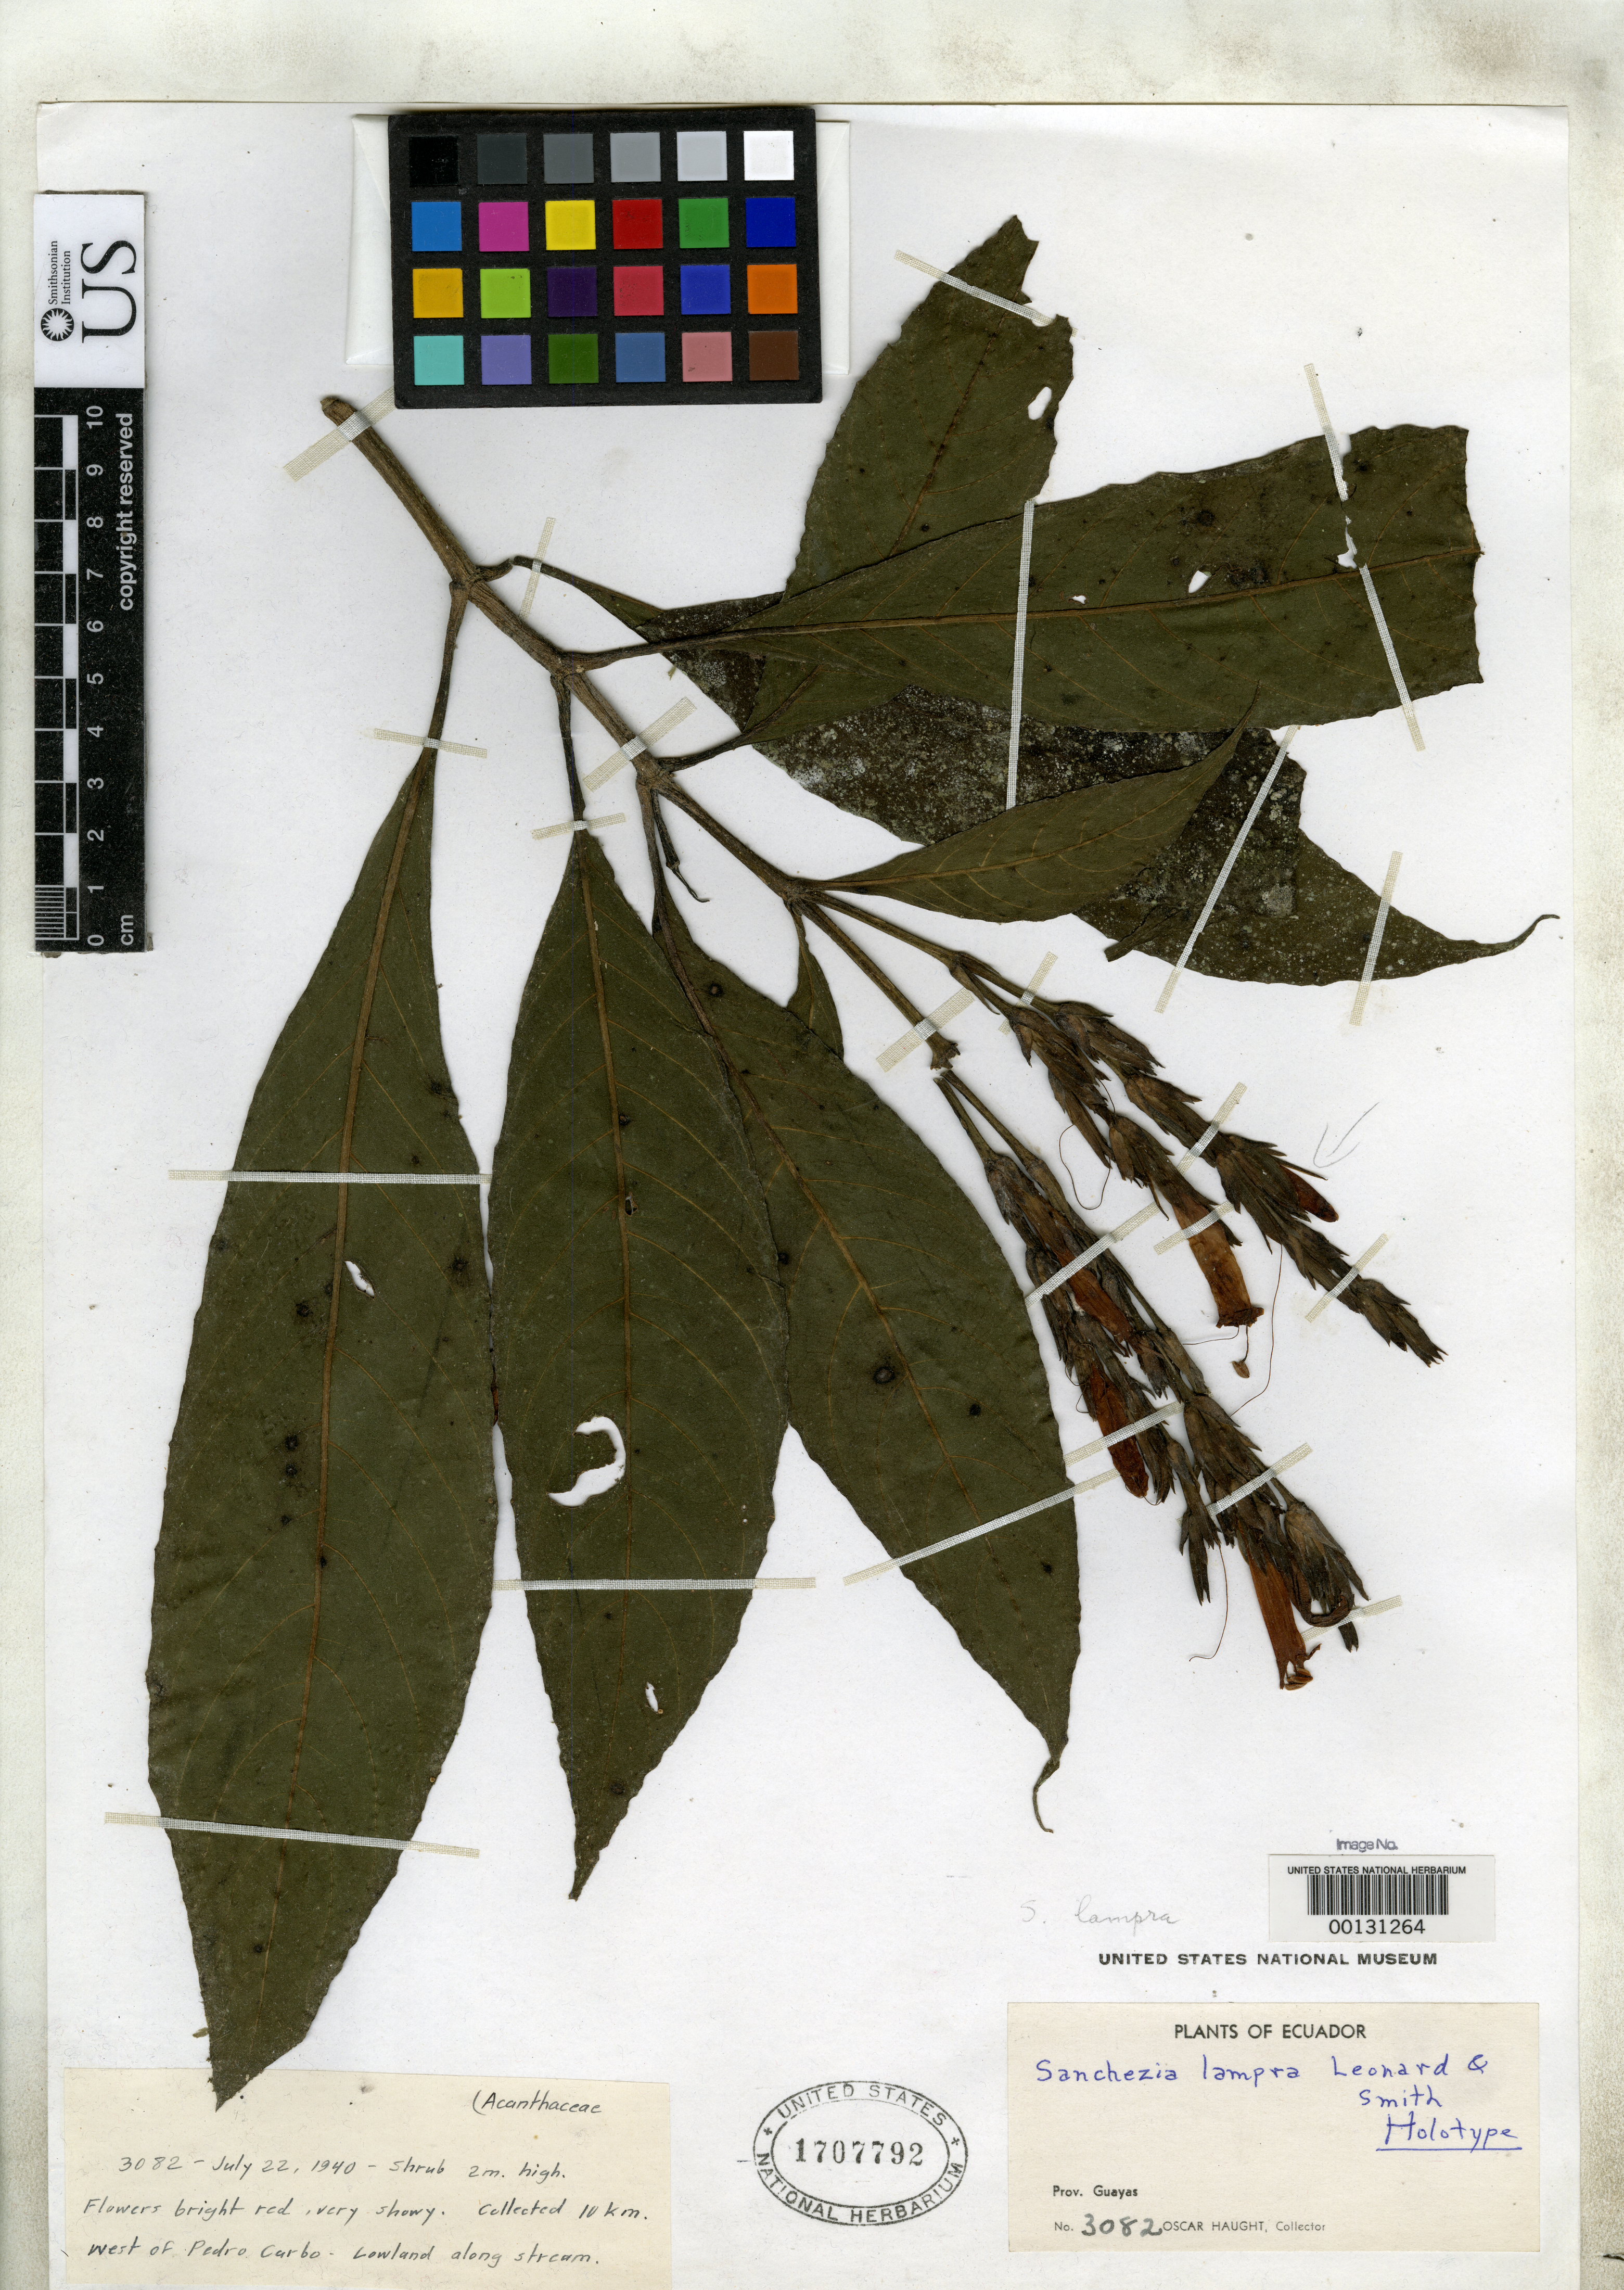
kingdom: Plantae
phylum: Tracheophyta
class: Magnoliopsida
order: Lamiales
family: Acanthaceae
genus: Sanchezia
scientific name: Sanchezia lampra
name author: Leonard & L.B. Sm.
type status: Holotype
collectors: O. L. Haught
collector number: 3082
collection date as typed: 22 Jul 1940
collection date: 1940-07-22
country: Ecuador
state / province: Guayas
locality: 10 km. W of Pedro Carbo.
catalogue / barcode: US 1707792